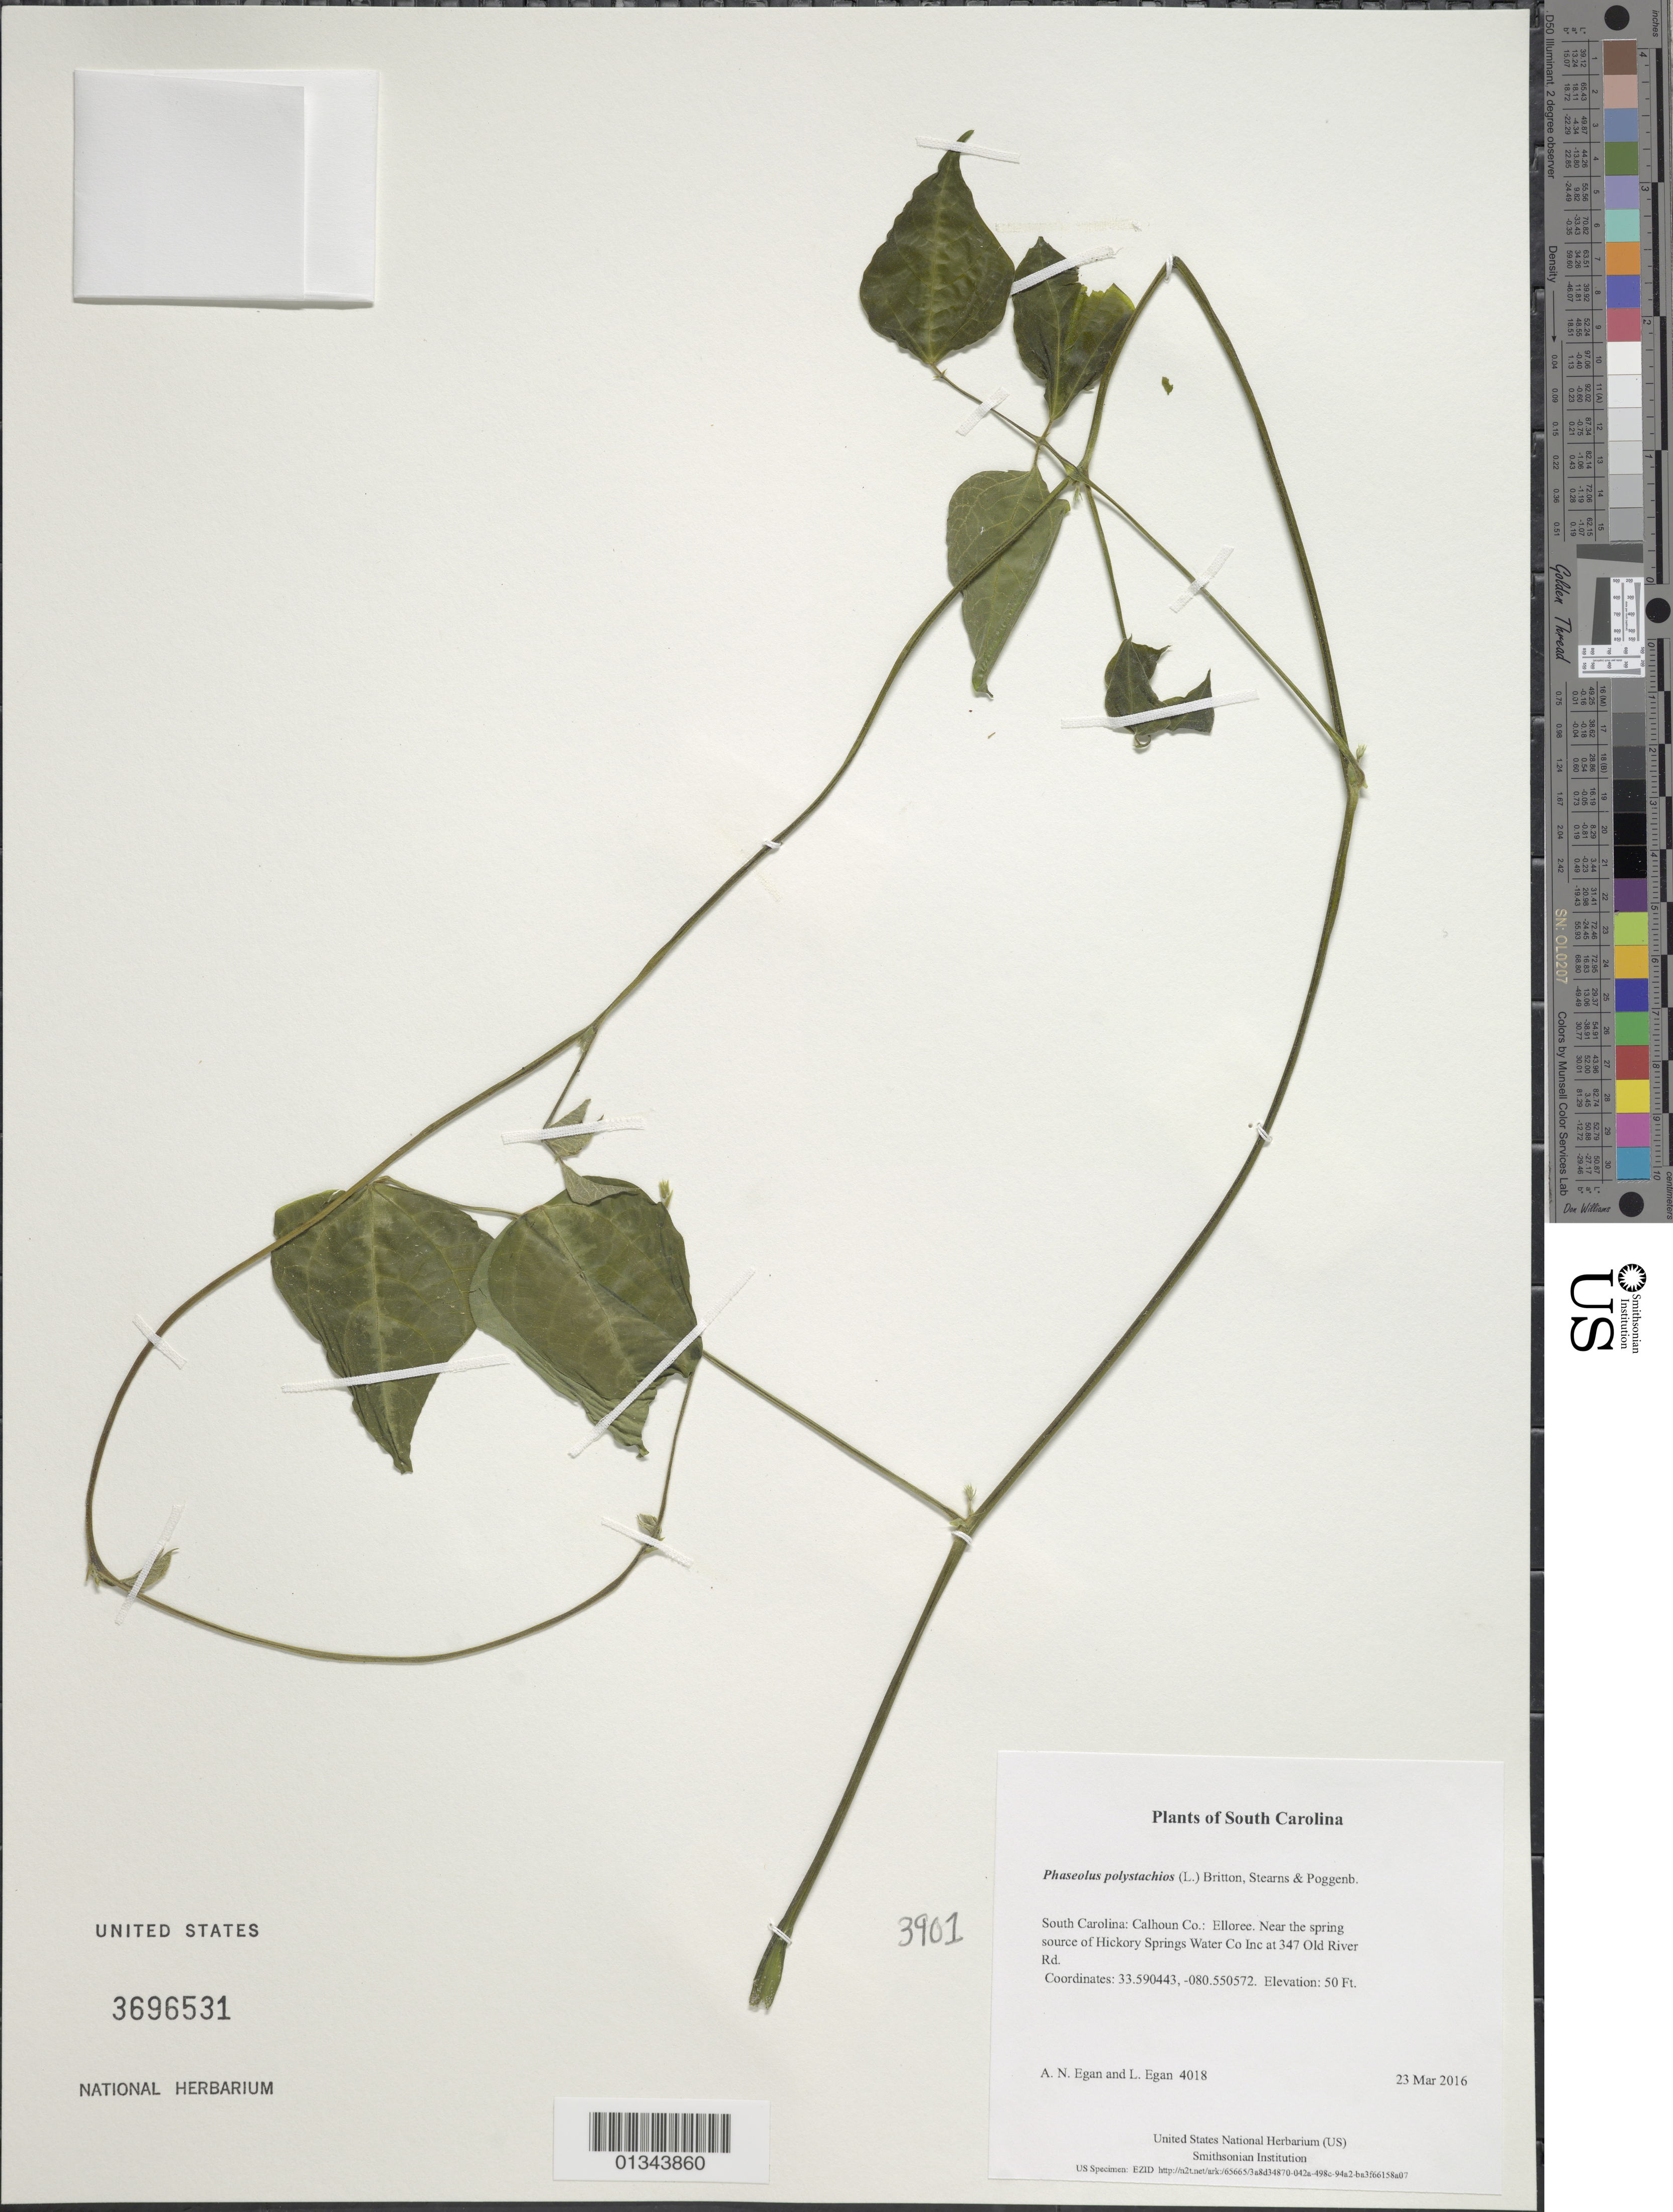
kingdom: Plantae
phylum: Tracheophyta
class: Magnoliopsida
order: Fabales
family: Fabaceae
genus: Phaseolus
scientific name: Phaseolus polystachios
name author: (L.) Britton, Stearns & Poggenb.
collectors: A. N. Egan & L. Egan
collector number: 4018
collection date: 2016-03-23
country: United States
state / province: South Carolina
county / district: Calhoun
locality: Elloree. Near the spring source of Hickory Springs Water Co Inc at 347 Old River Rd.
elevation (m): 15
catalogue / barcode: US 3696531